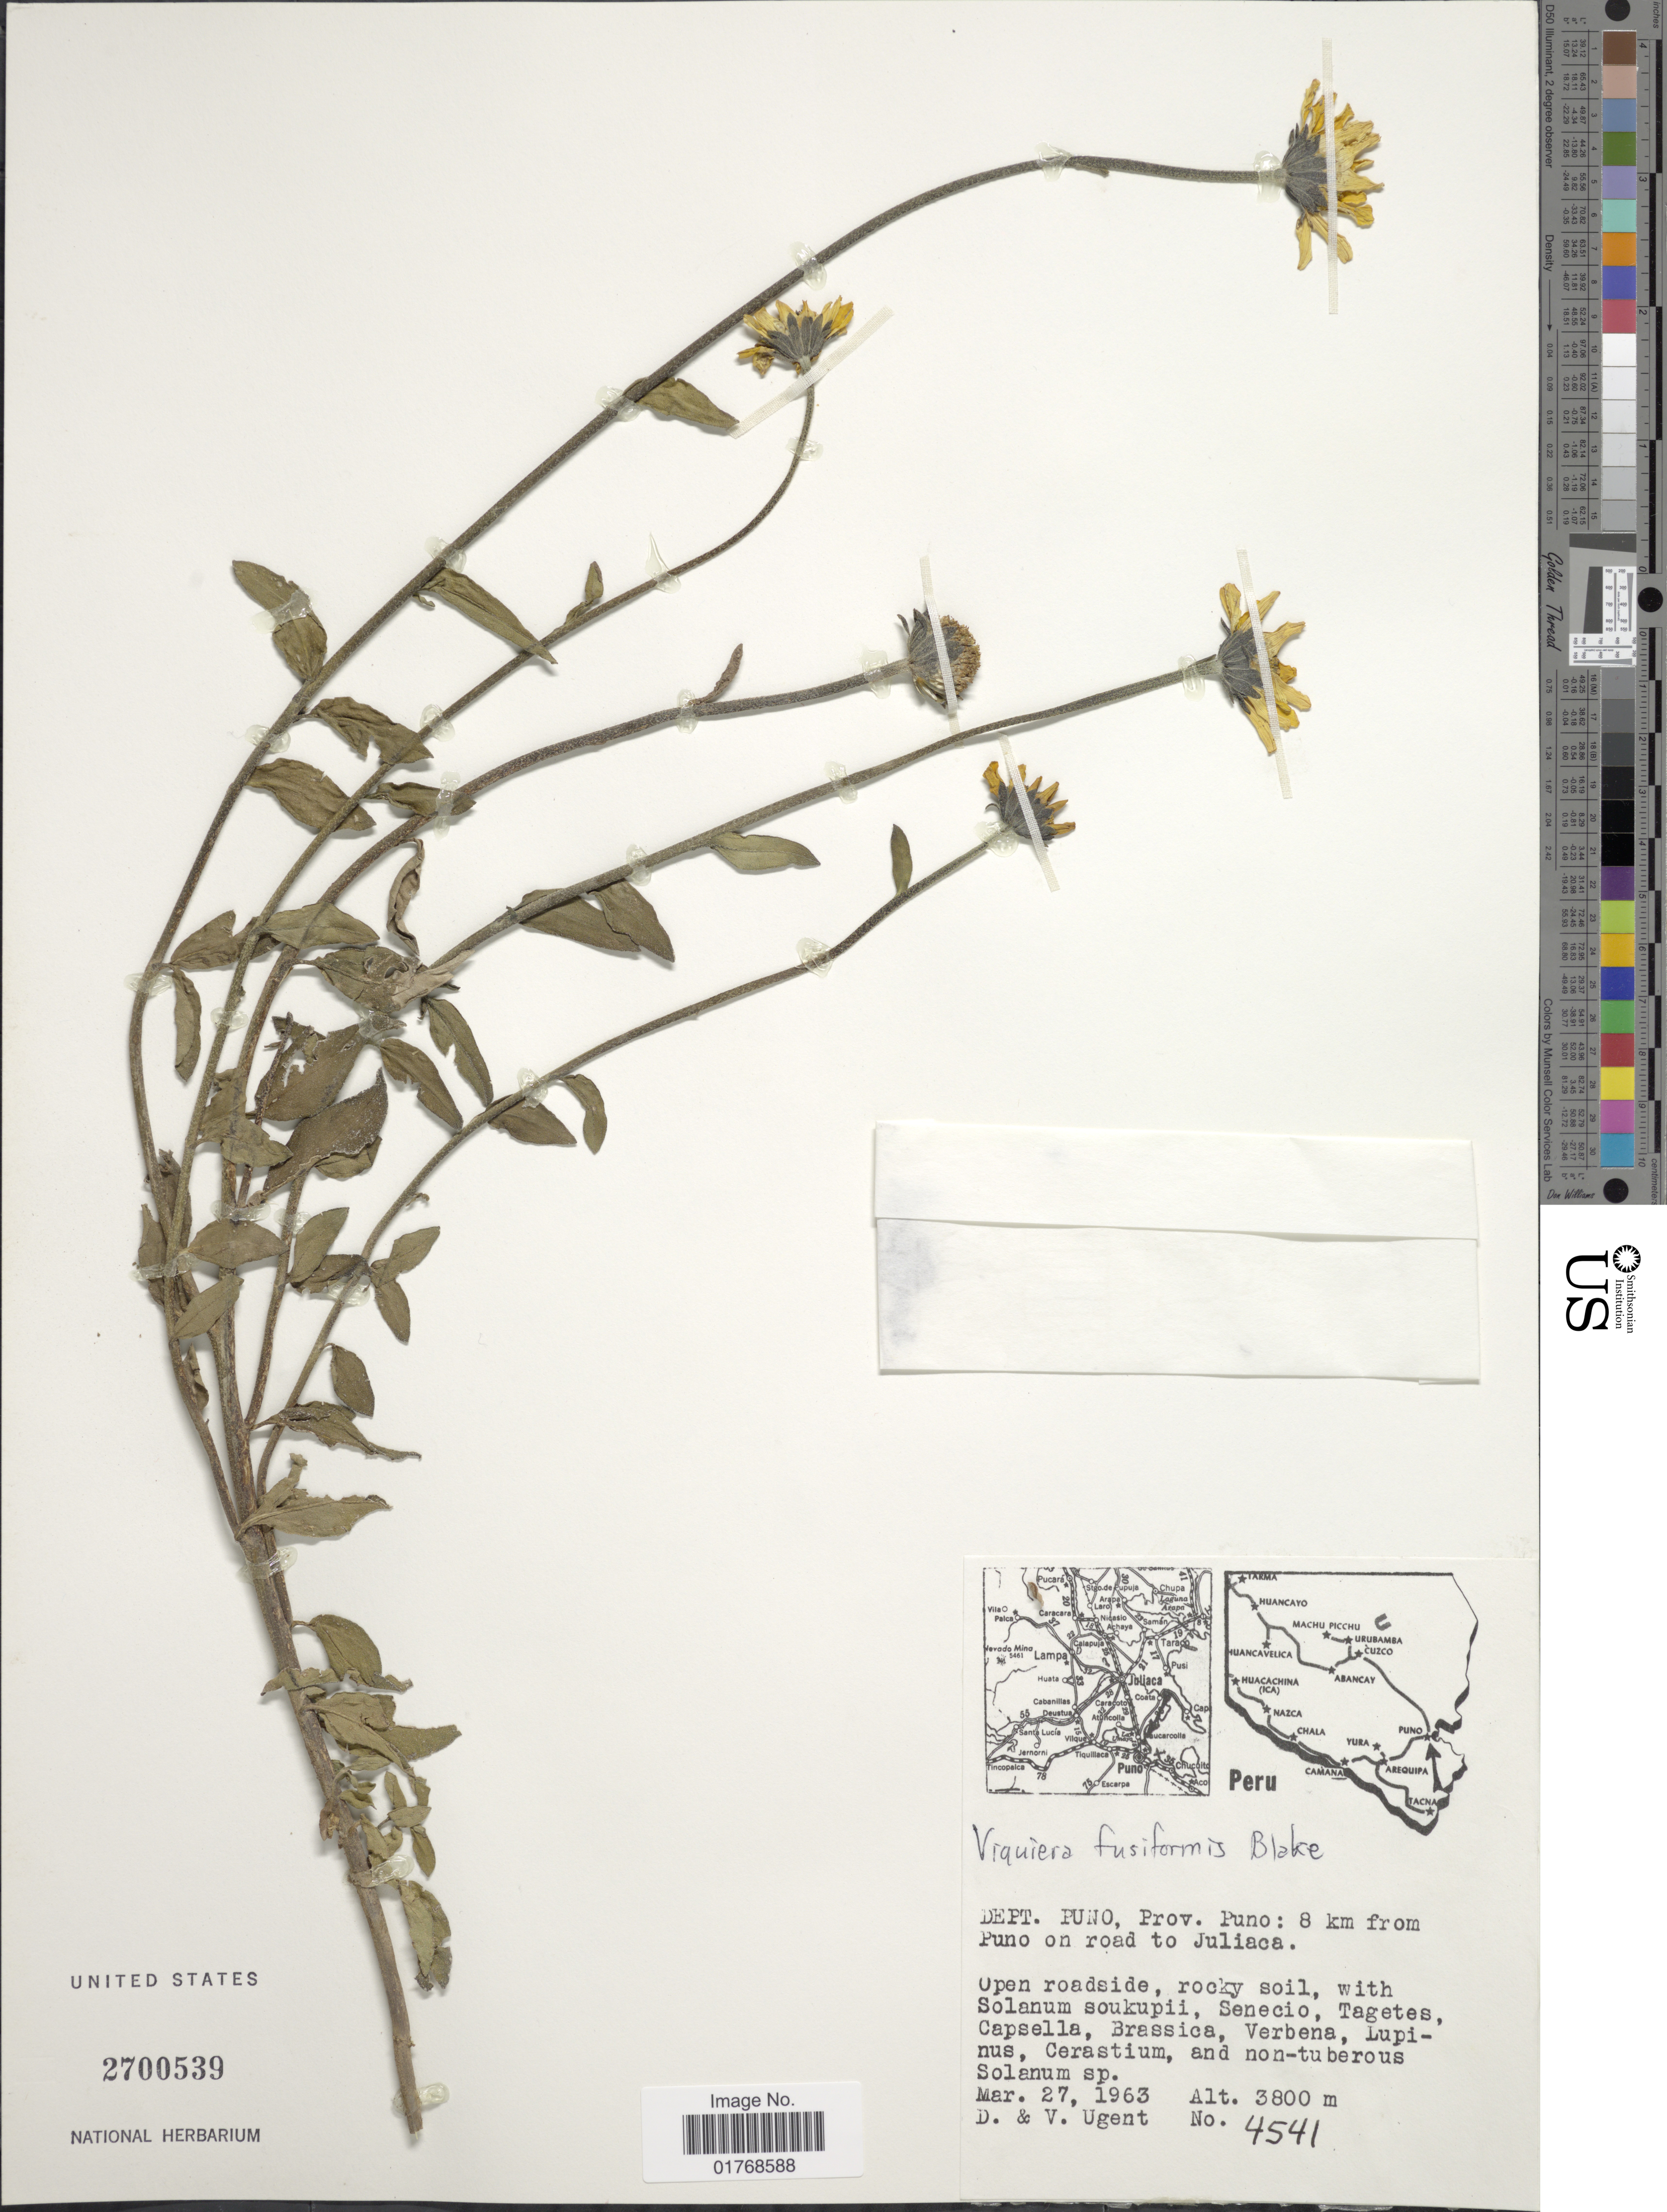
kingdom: Plantae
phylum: Tracheophyta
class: Magnoliopsida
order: Asterales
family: Asteraceae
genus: Viguiera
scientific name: Viguiera fusiformis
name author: S.F. Blake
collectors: D. Ugent & V. Ugent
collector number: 4541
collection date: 1963-03-27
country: Peru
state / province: Puno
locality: Dept. Puno, prov. Puno: 8 km from Puno on road to Juliaca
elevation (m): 3800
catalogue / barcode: US 2700539